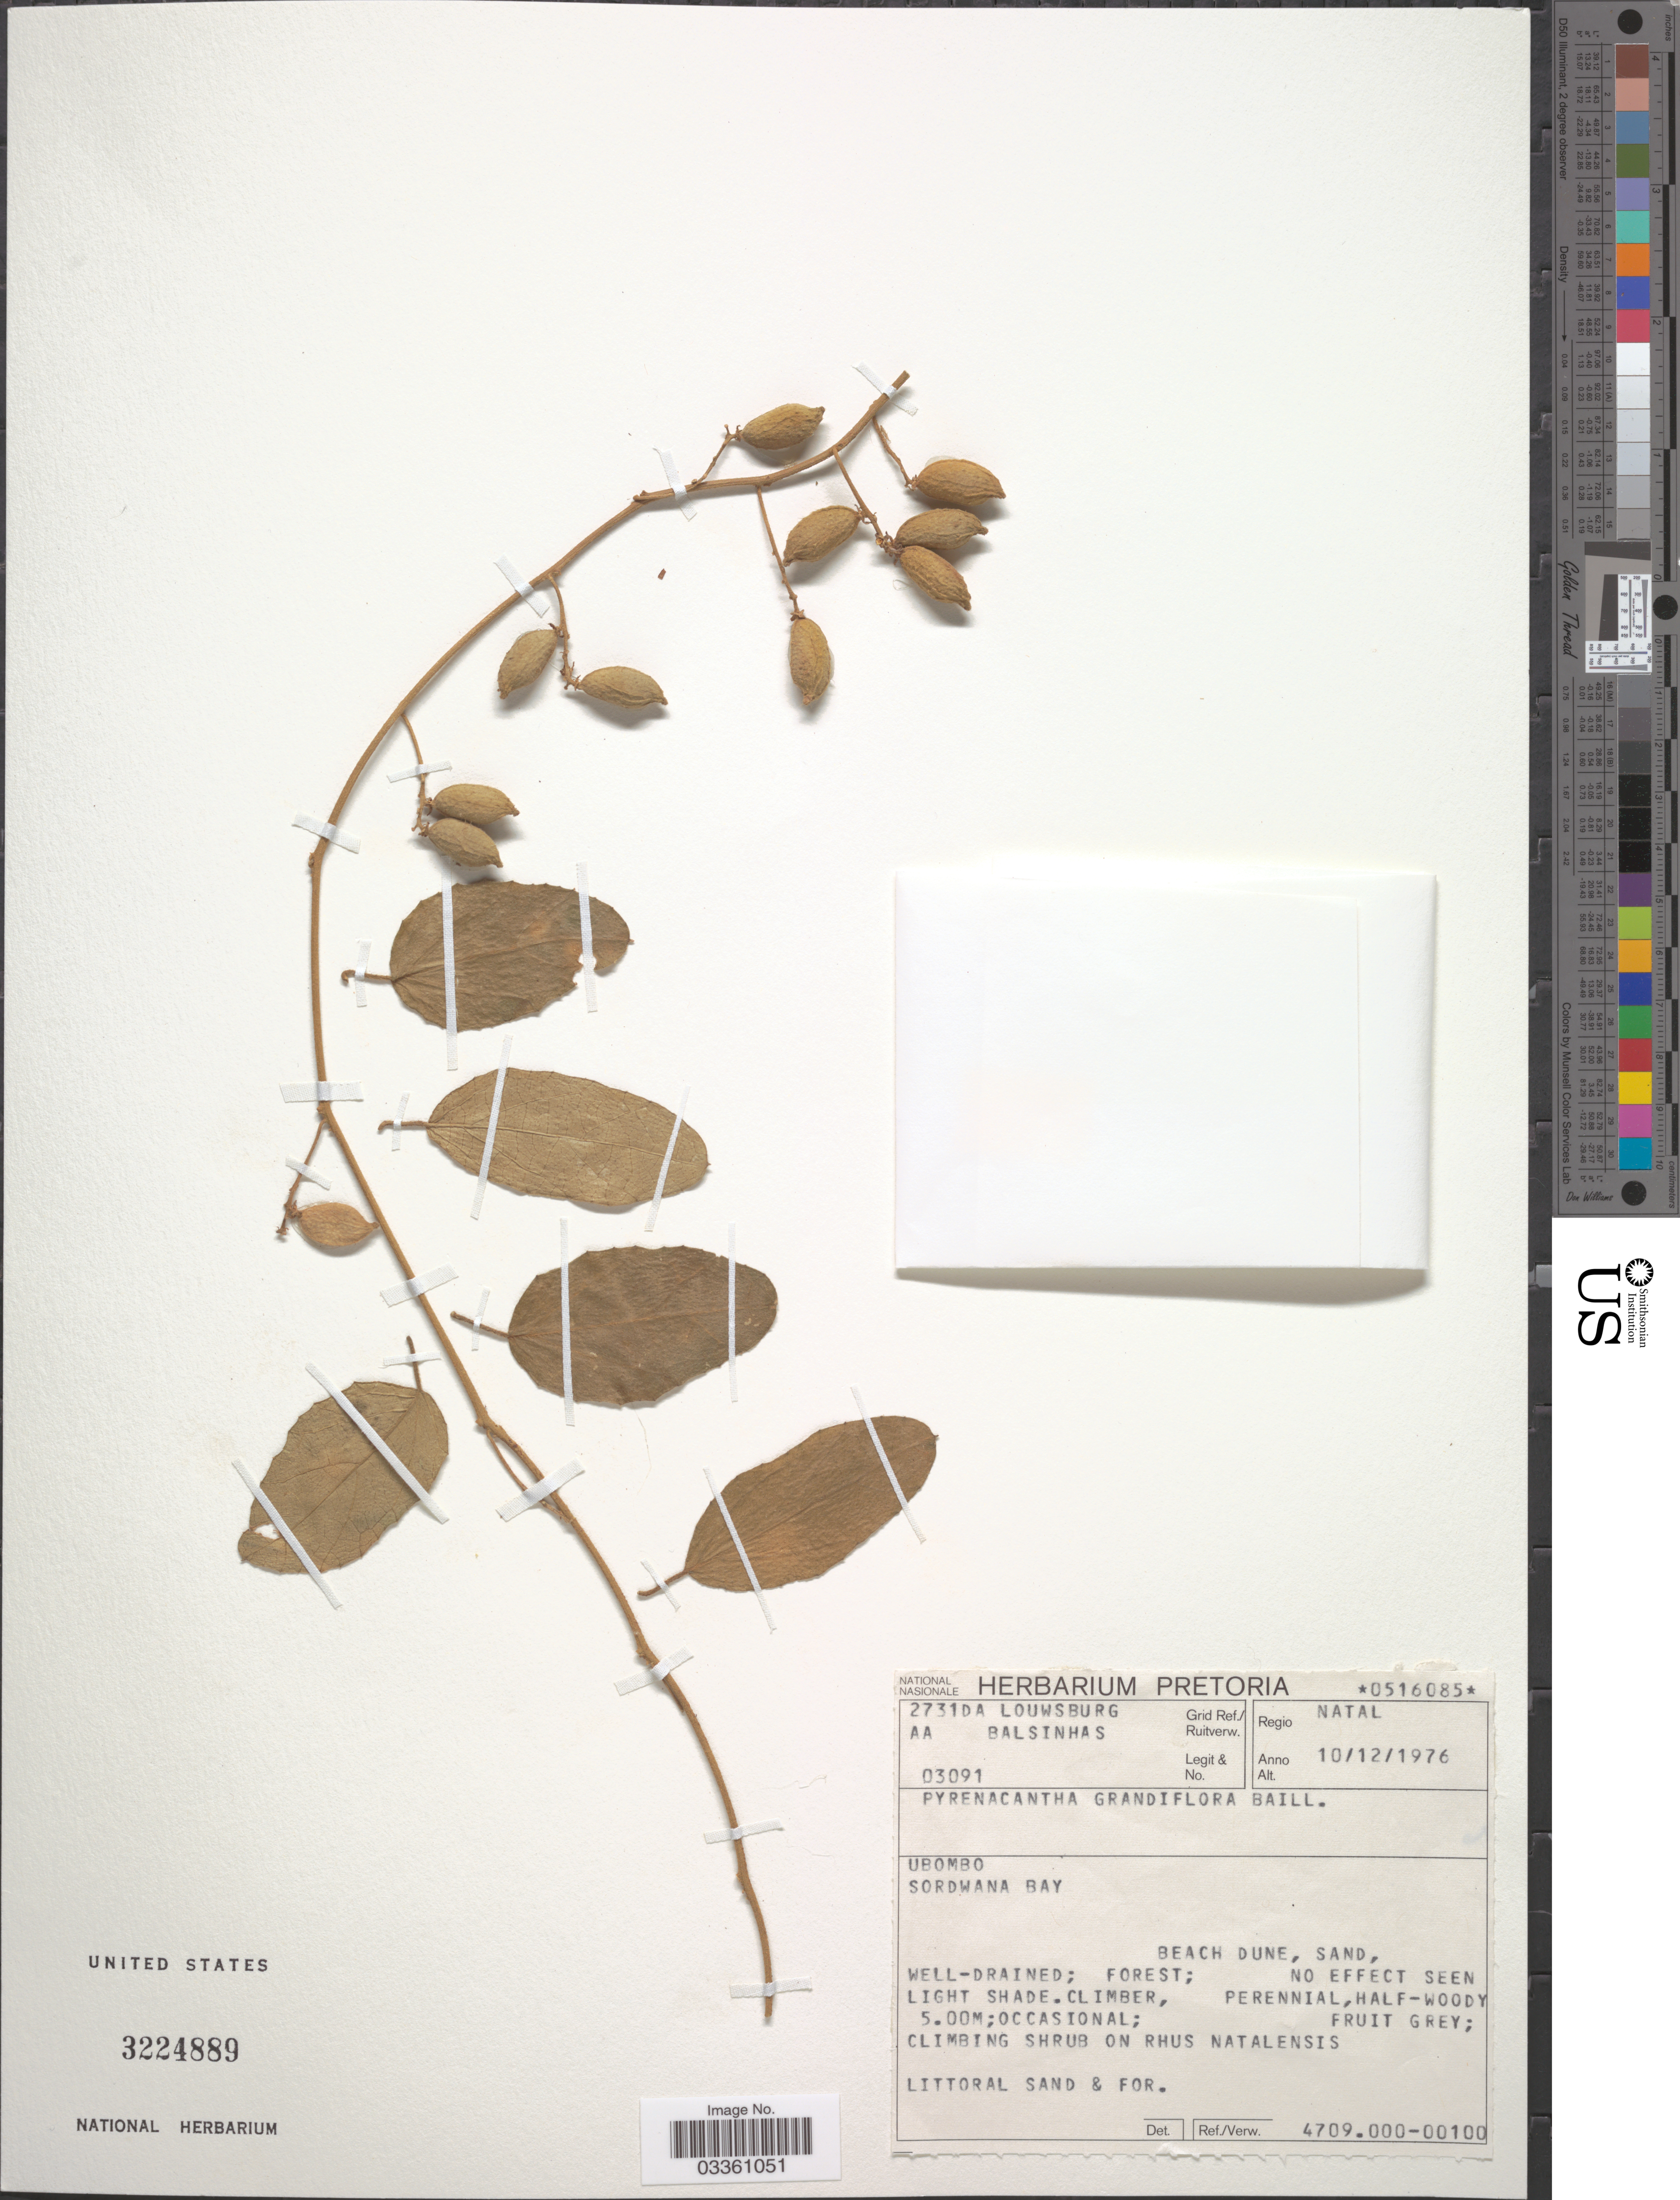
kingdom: Plantae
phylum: Tracheophyta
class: Magnoliopsida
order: Icacinales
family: Icacinaceae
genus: Pyrenacantha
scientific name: Pyrenacantha grandiflora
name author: Baill.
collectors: A. A. Balsinhas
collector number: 03091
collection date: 1976-12-10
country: South Africa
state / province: KwaZulu-Natal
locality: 2731DA Louwsburg Grid Ref./ Ruitverw. Regio Natal. Ubombo. Sordwana Bay.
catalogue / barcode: US 3224889